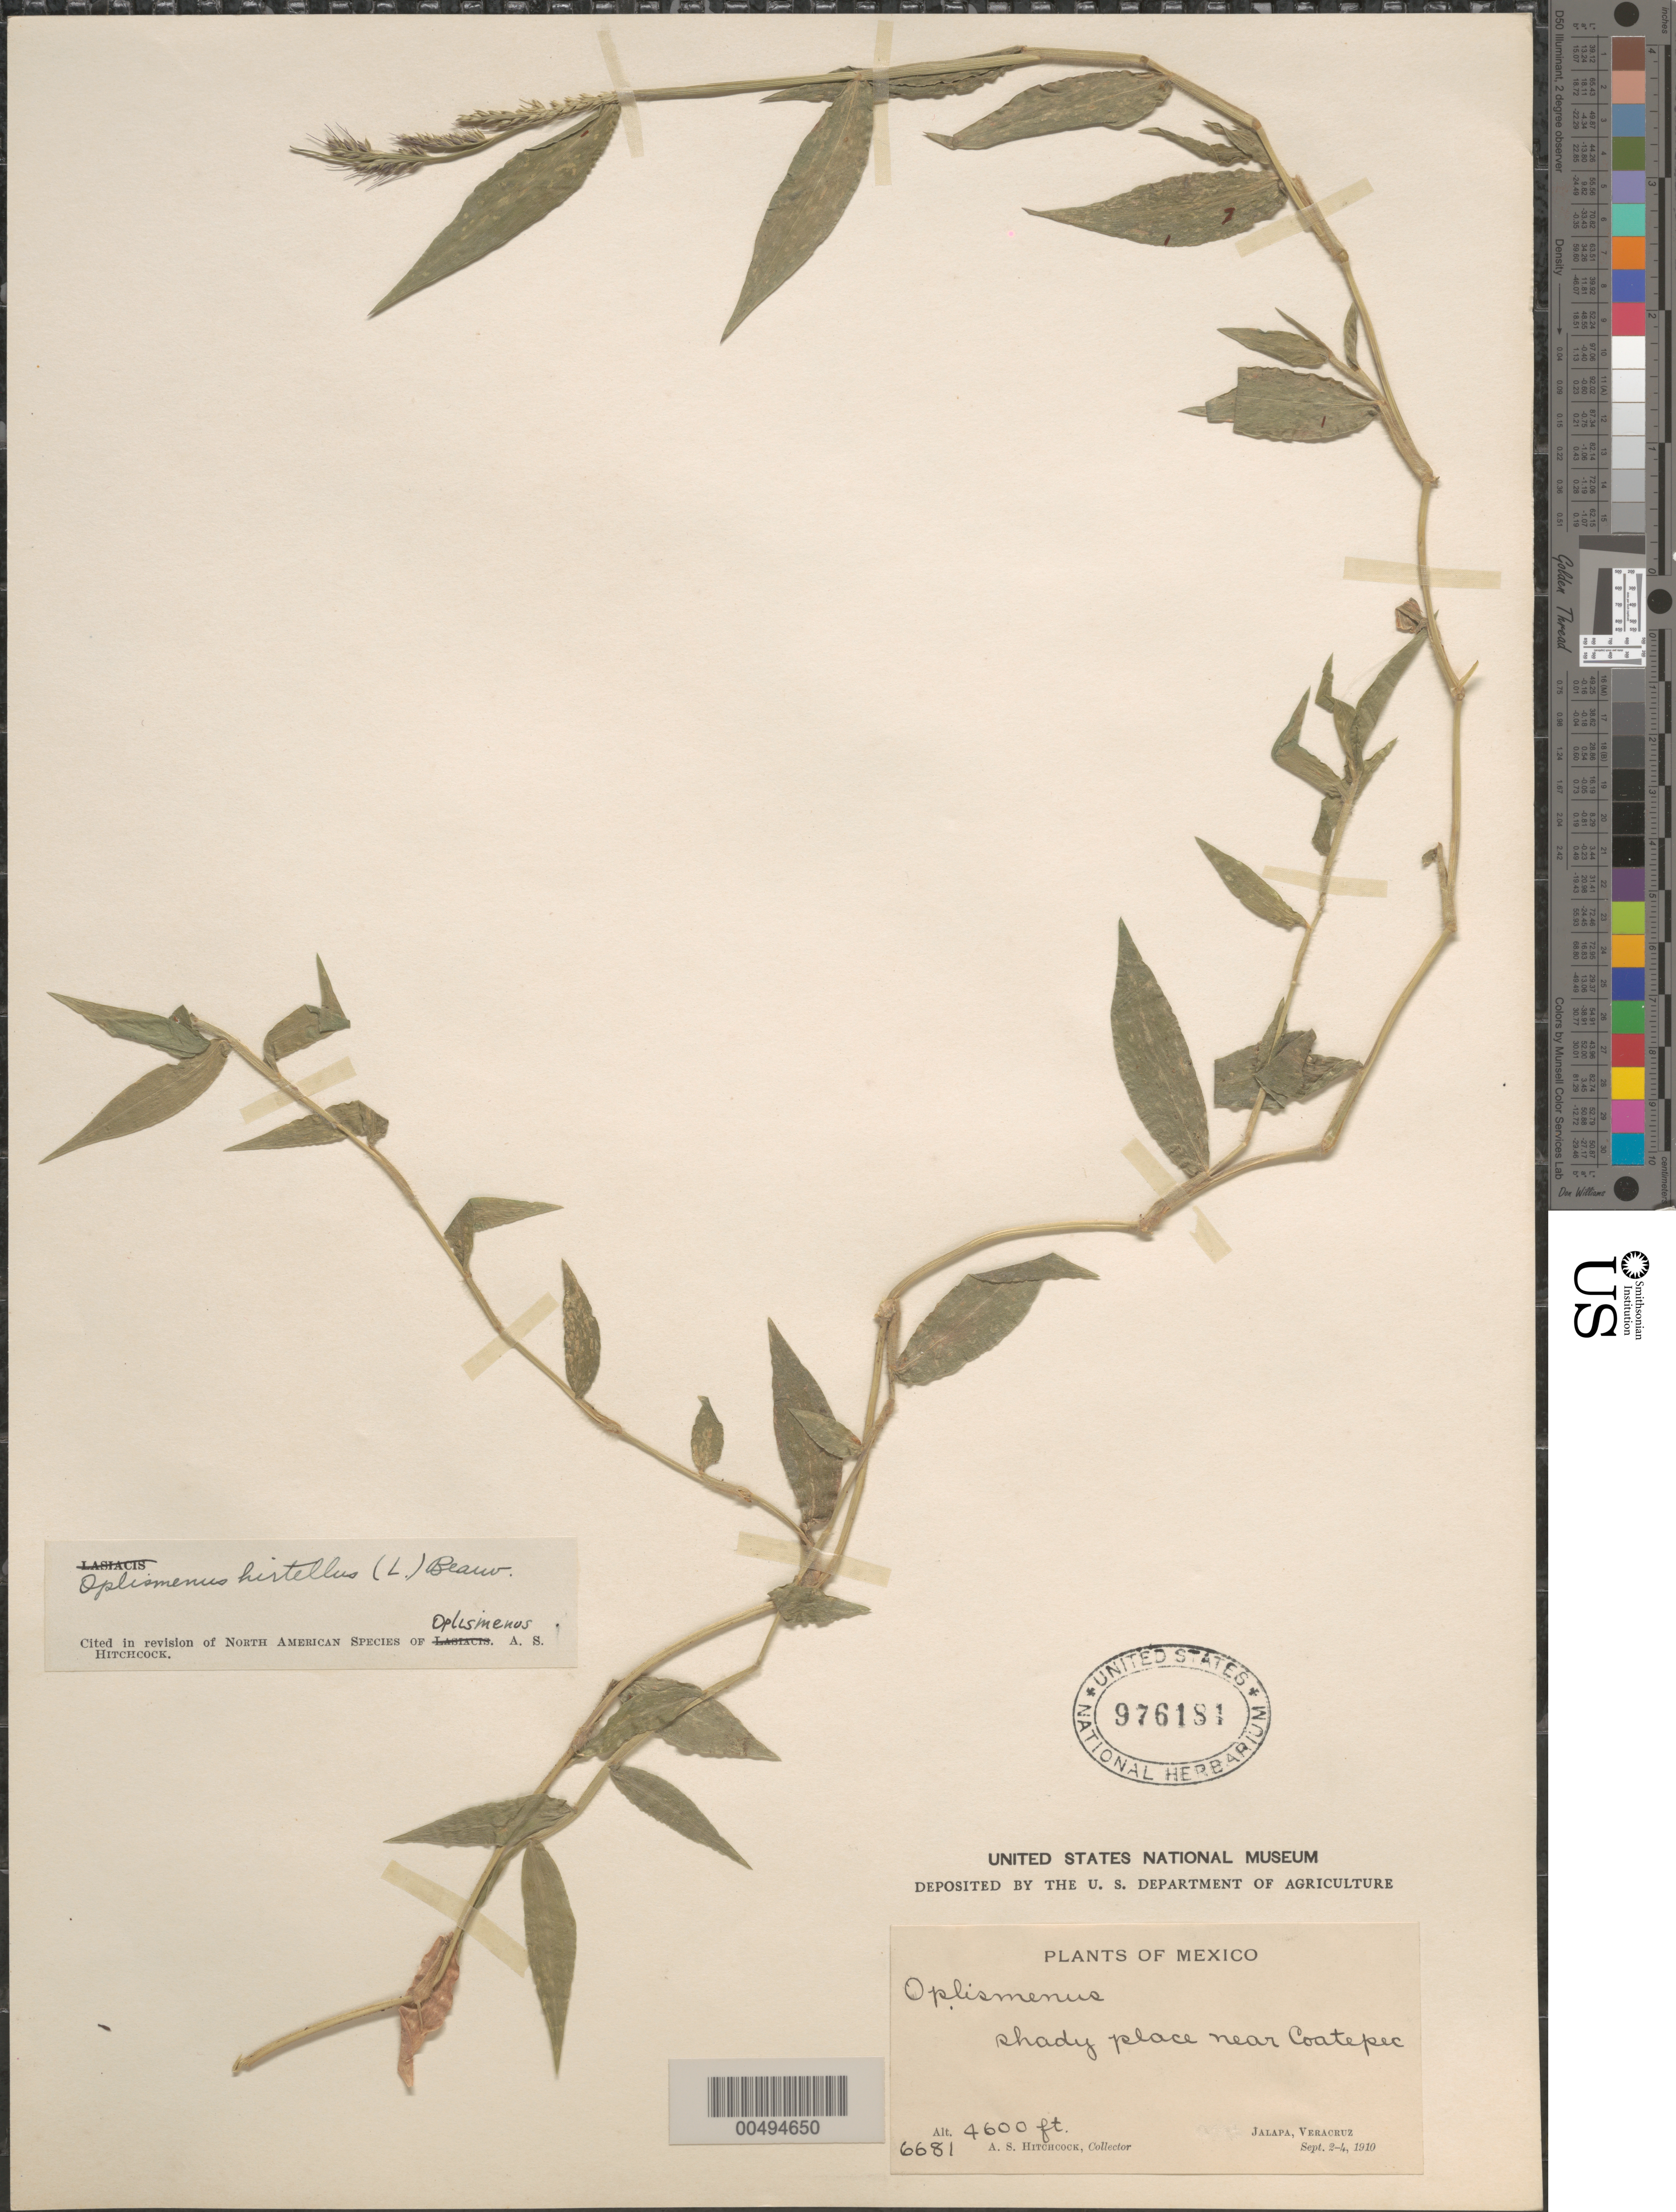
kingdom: Plantae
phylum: Tracheophyta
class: Liliopsida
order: Poales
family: Poaceae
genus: Oplismenus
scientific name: Oplismenus hirtellus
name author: (L.) P. Beauv.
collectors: A. S. Hitchcock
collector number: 6681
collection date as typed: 2 Sep 1910 to 4 Sep 1910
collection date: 1910-09-02/1910-09-04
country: Mexico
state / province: Veracruz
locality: Near Coatepec, Jalapa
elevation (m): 1402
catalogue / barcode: US 976181